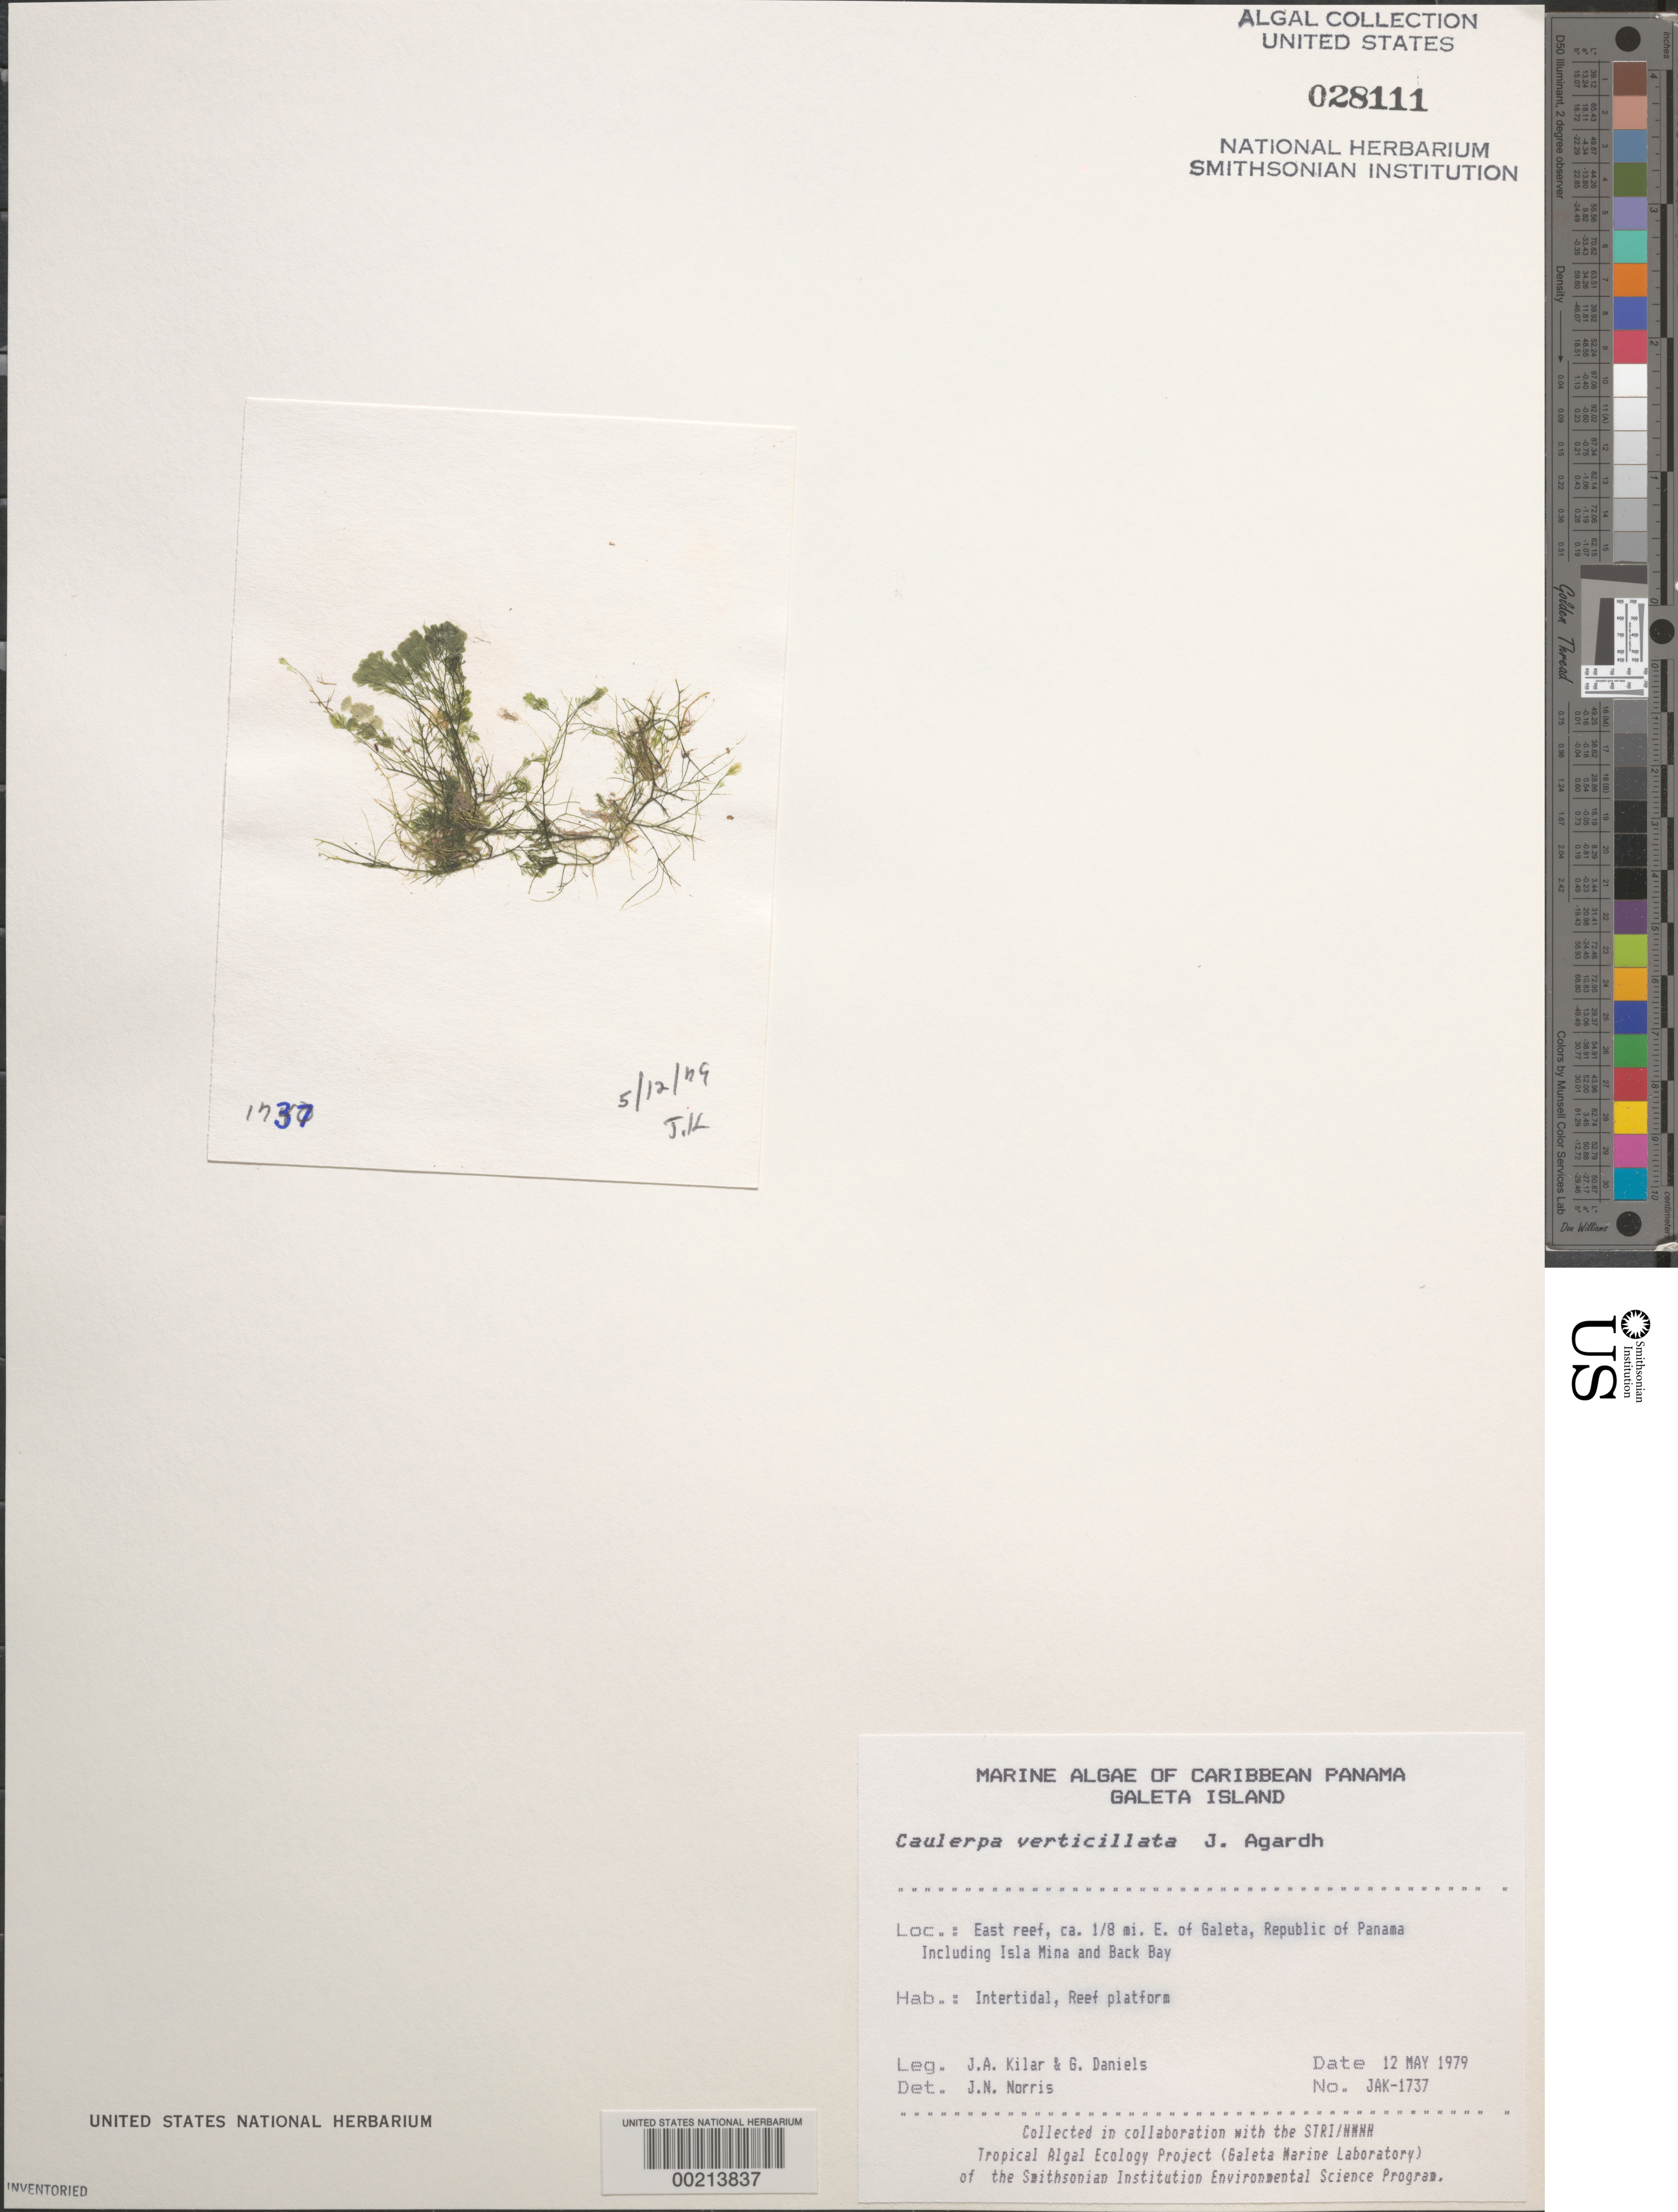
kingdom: Plantae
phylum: Chlorophyta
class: Ulvophyceae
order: Bryopsidales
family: Caulerpaceae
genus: Caulerpa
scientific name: Caulerpa verticillata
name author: J. Agardh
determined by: Norris, James N.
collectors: J. A. Kilar & G. S. Daniels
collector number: JAK-1737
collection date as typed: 12 May 1979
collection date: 1979-05-12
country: Panama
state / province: Colón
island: Galeta Island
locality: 1/8th mile east of Galeta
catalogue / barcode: US 28111